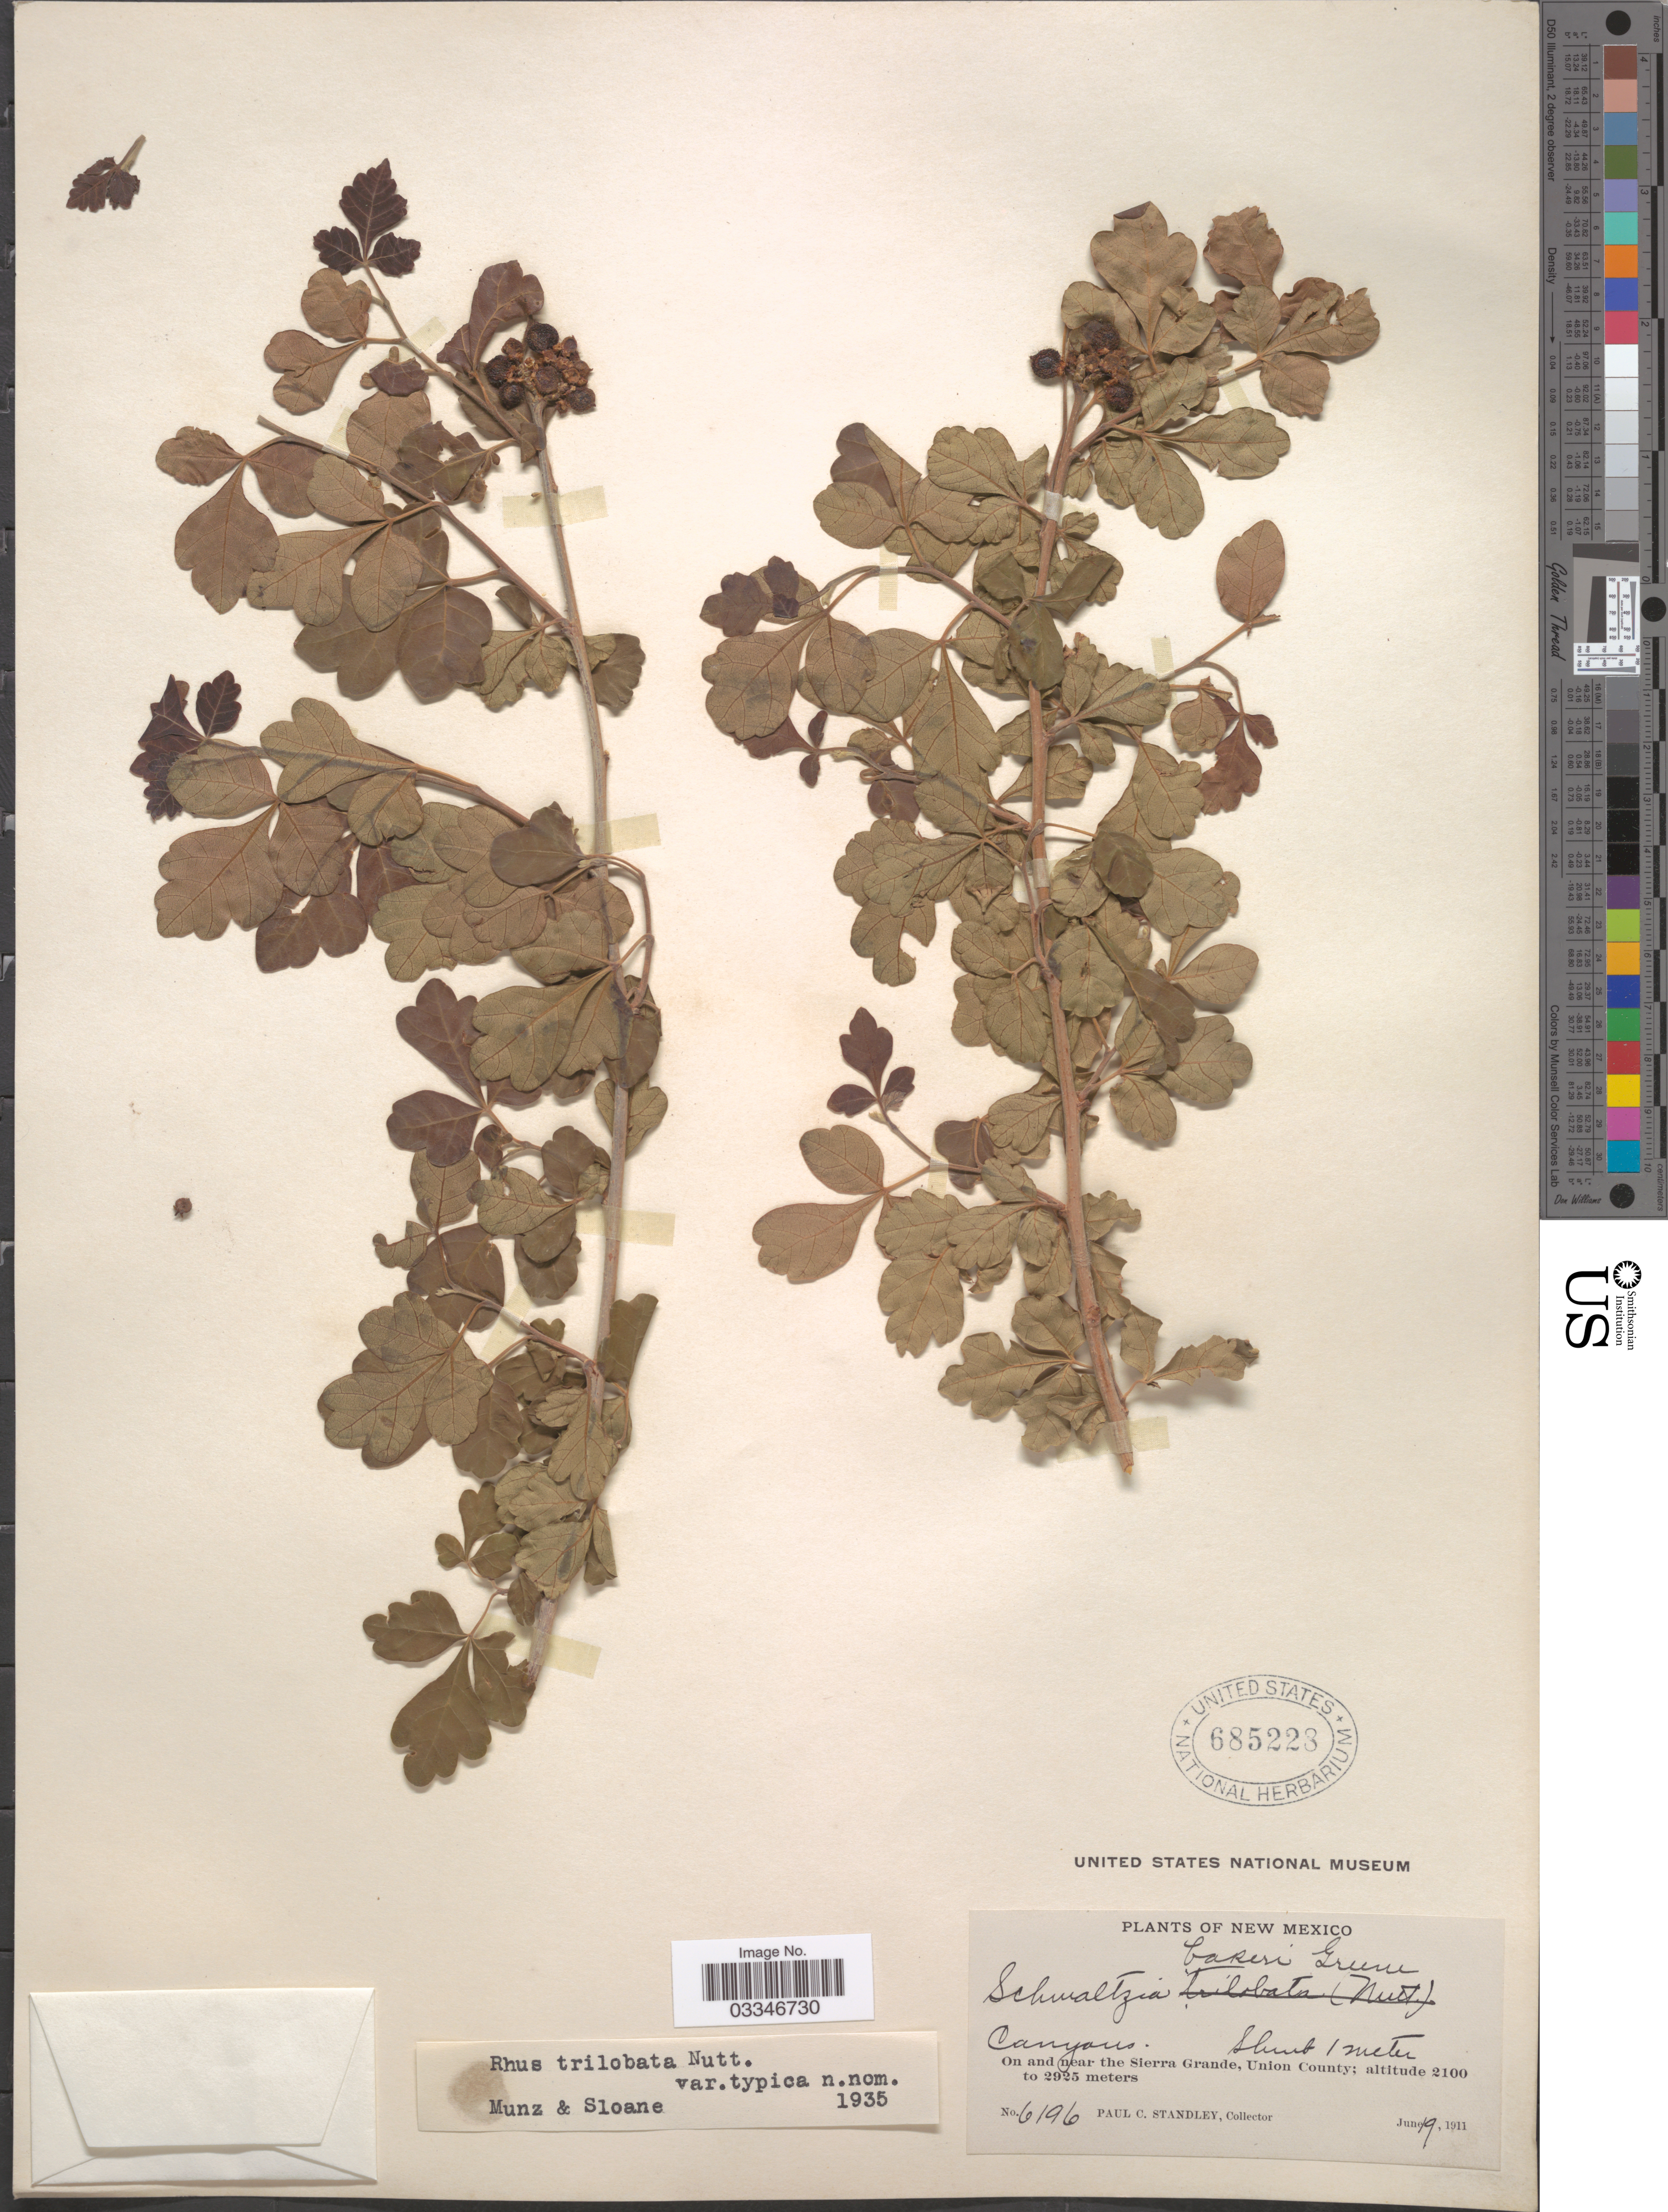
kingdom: Plantae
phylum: Tracheophyta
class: Magnoliopsida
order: Sapindales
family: Anacardiaceae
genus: Rhus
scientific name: Rhus trilobata var. typica Munz & Sloane ined.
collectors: P. C. Standley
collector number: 6196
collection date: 1911-06-19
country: United States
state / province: New Mexico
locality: Canyons. On and near the Sierra Grande, Union County.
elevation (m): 2100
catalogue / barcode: US 685228